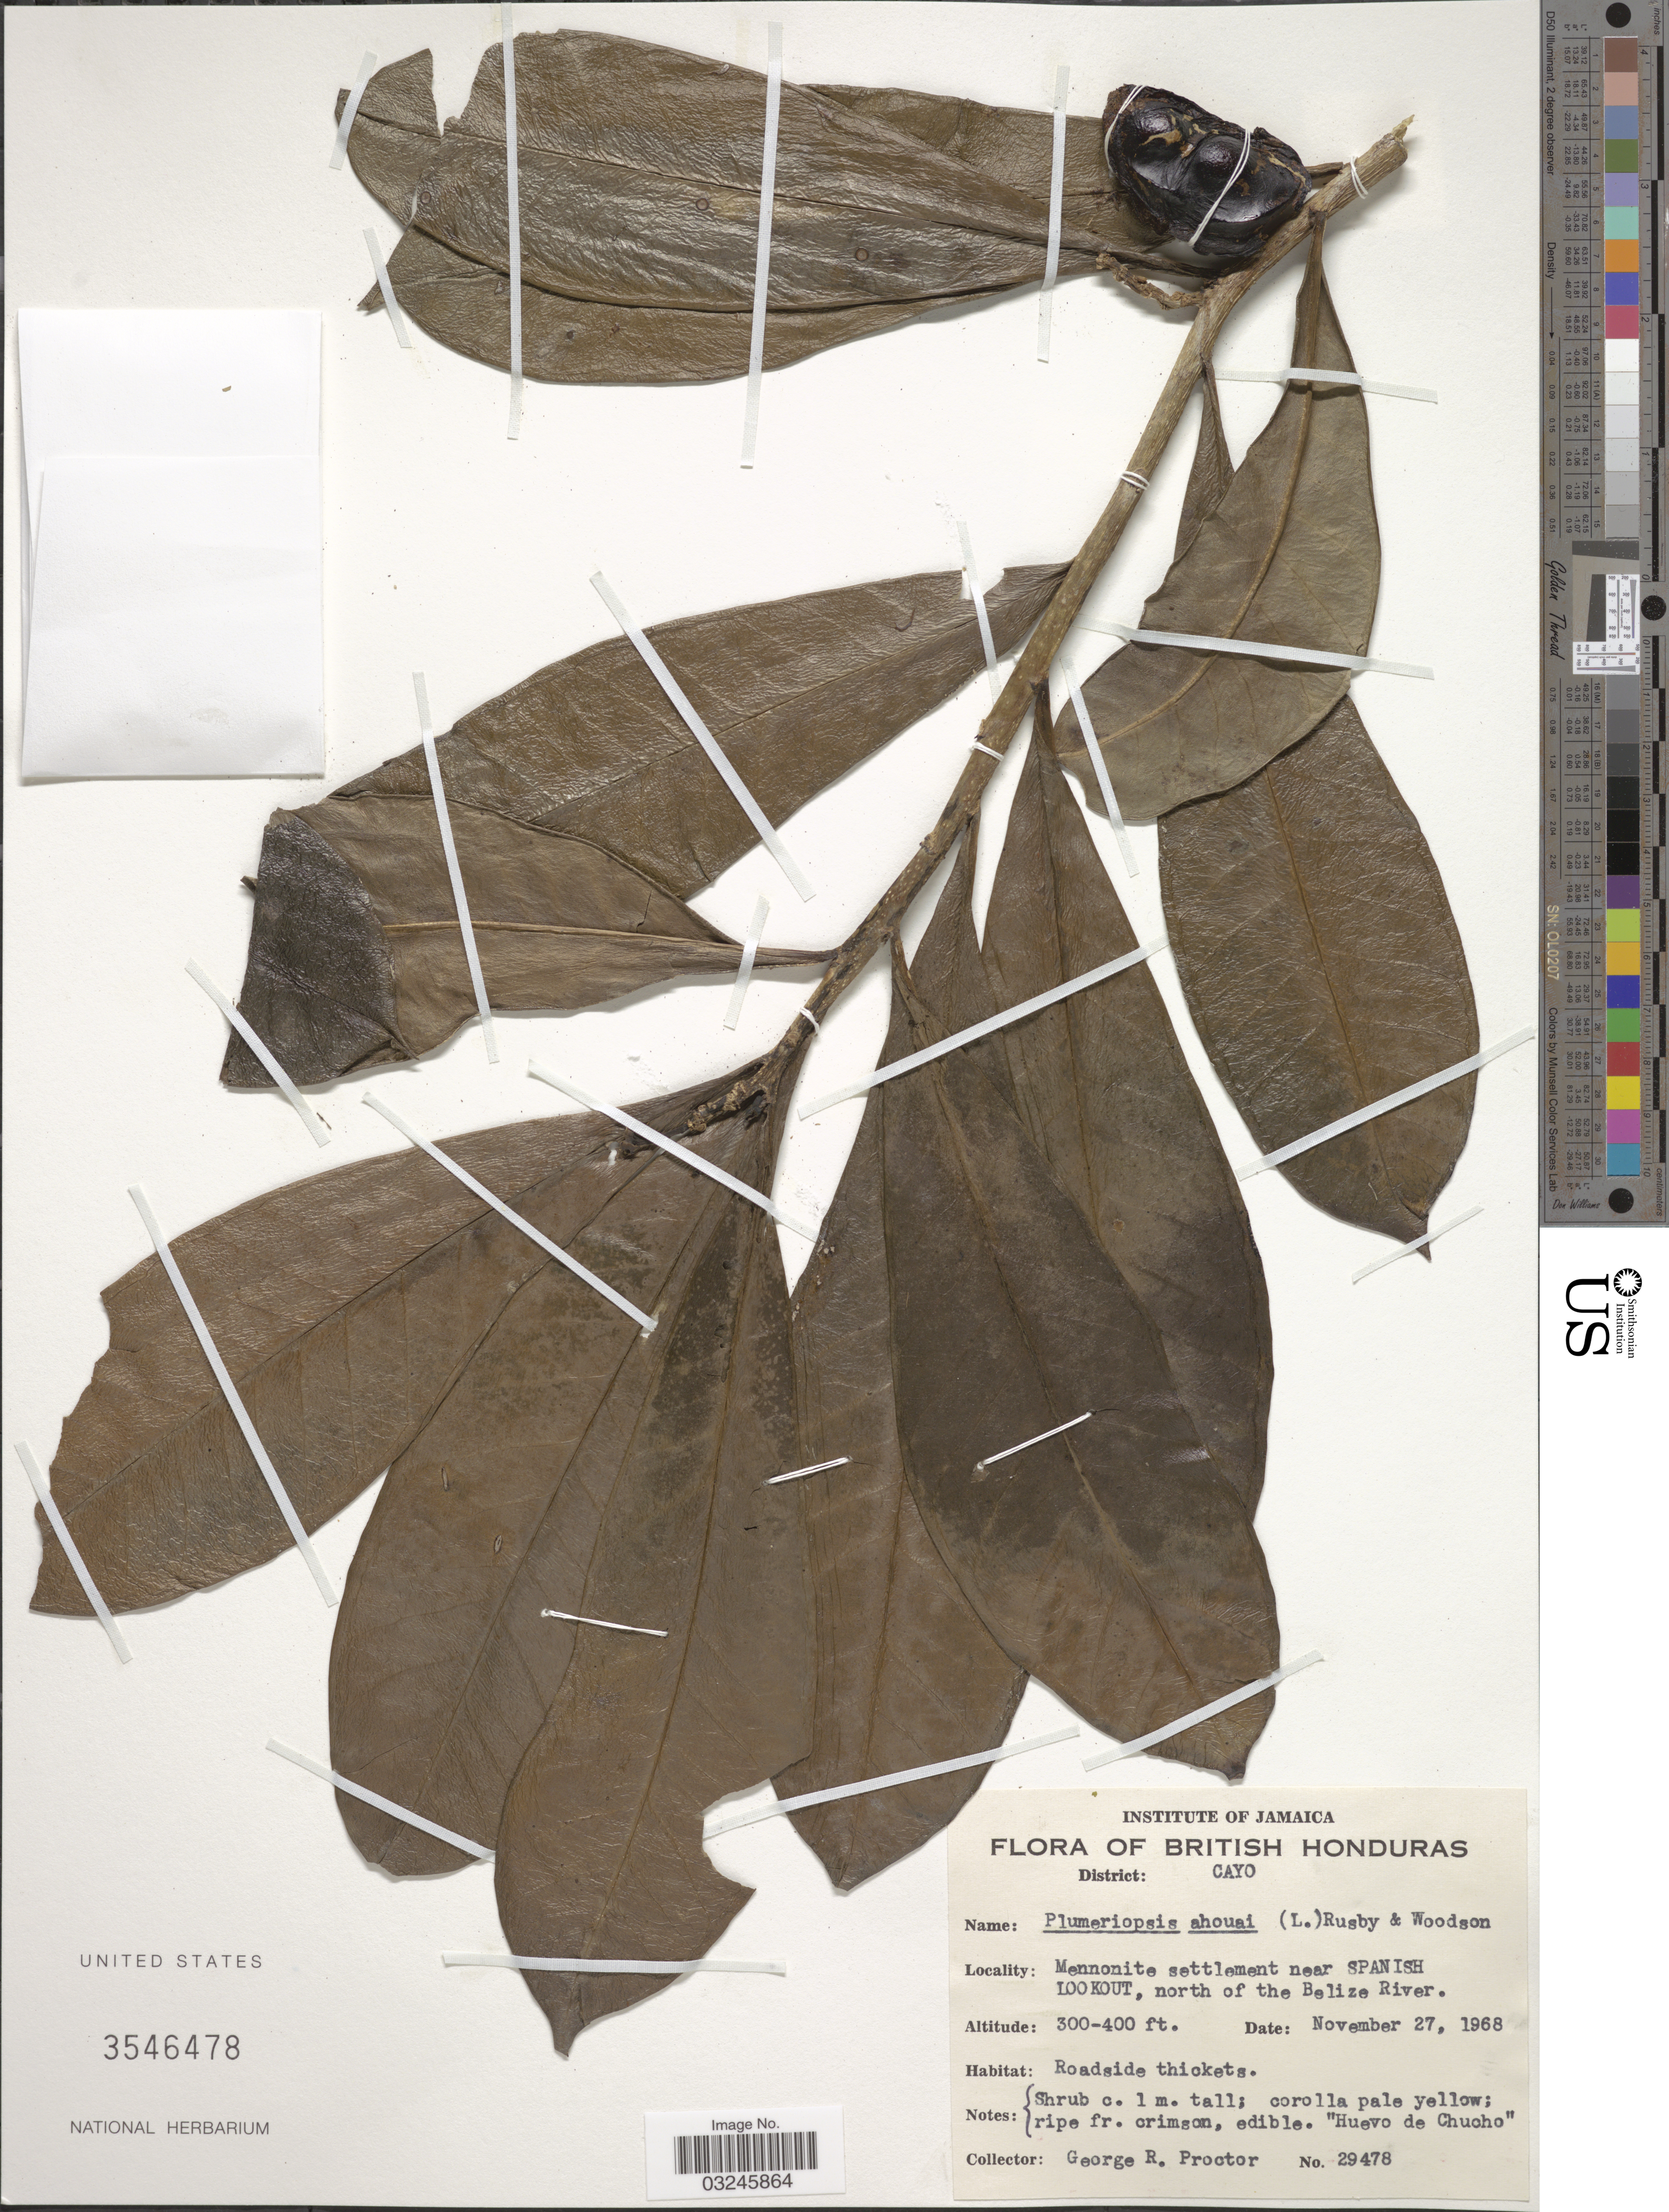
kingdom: Plantae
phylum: Tracheophyta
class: Magnoliopsida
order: Gentianales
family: Apocynaceae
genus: Plumeriopsis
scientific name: Plumeriopsis ahouai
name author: (L.) Rusby & Woodson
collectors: G. R. Proctor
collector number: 29478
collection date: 1968-11-27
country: Belize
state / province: Cayo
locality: British Honduras, District: Cayo, Mennonite settlement near Spanish Lookout, north of the Belize River.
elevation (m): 91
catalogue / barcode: US 3546478